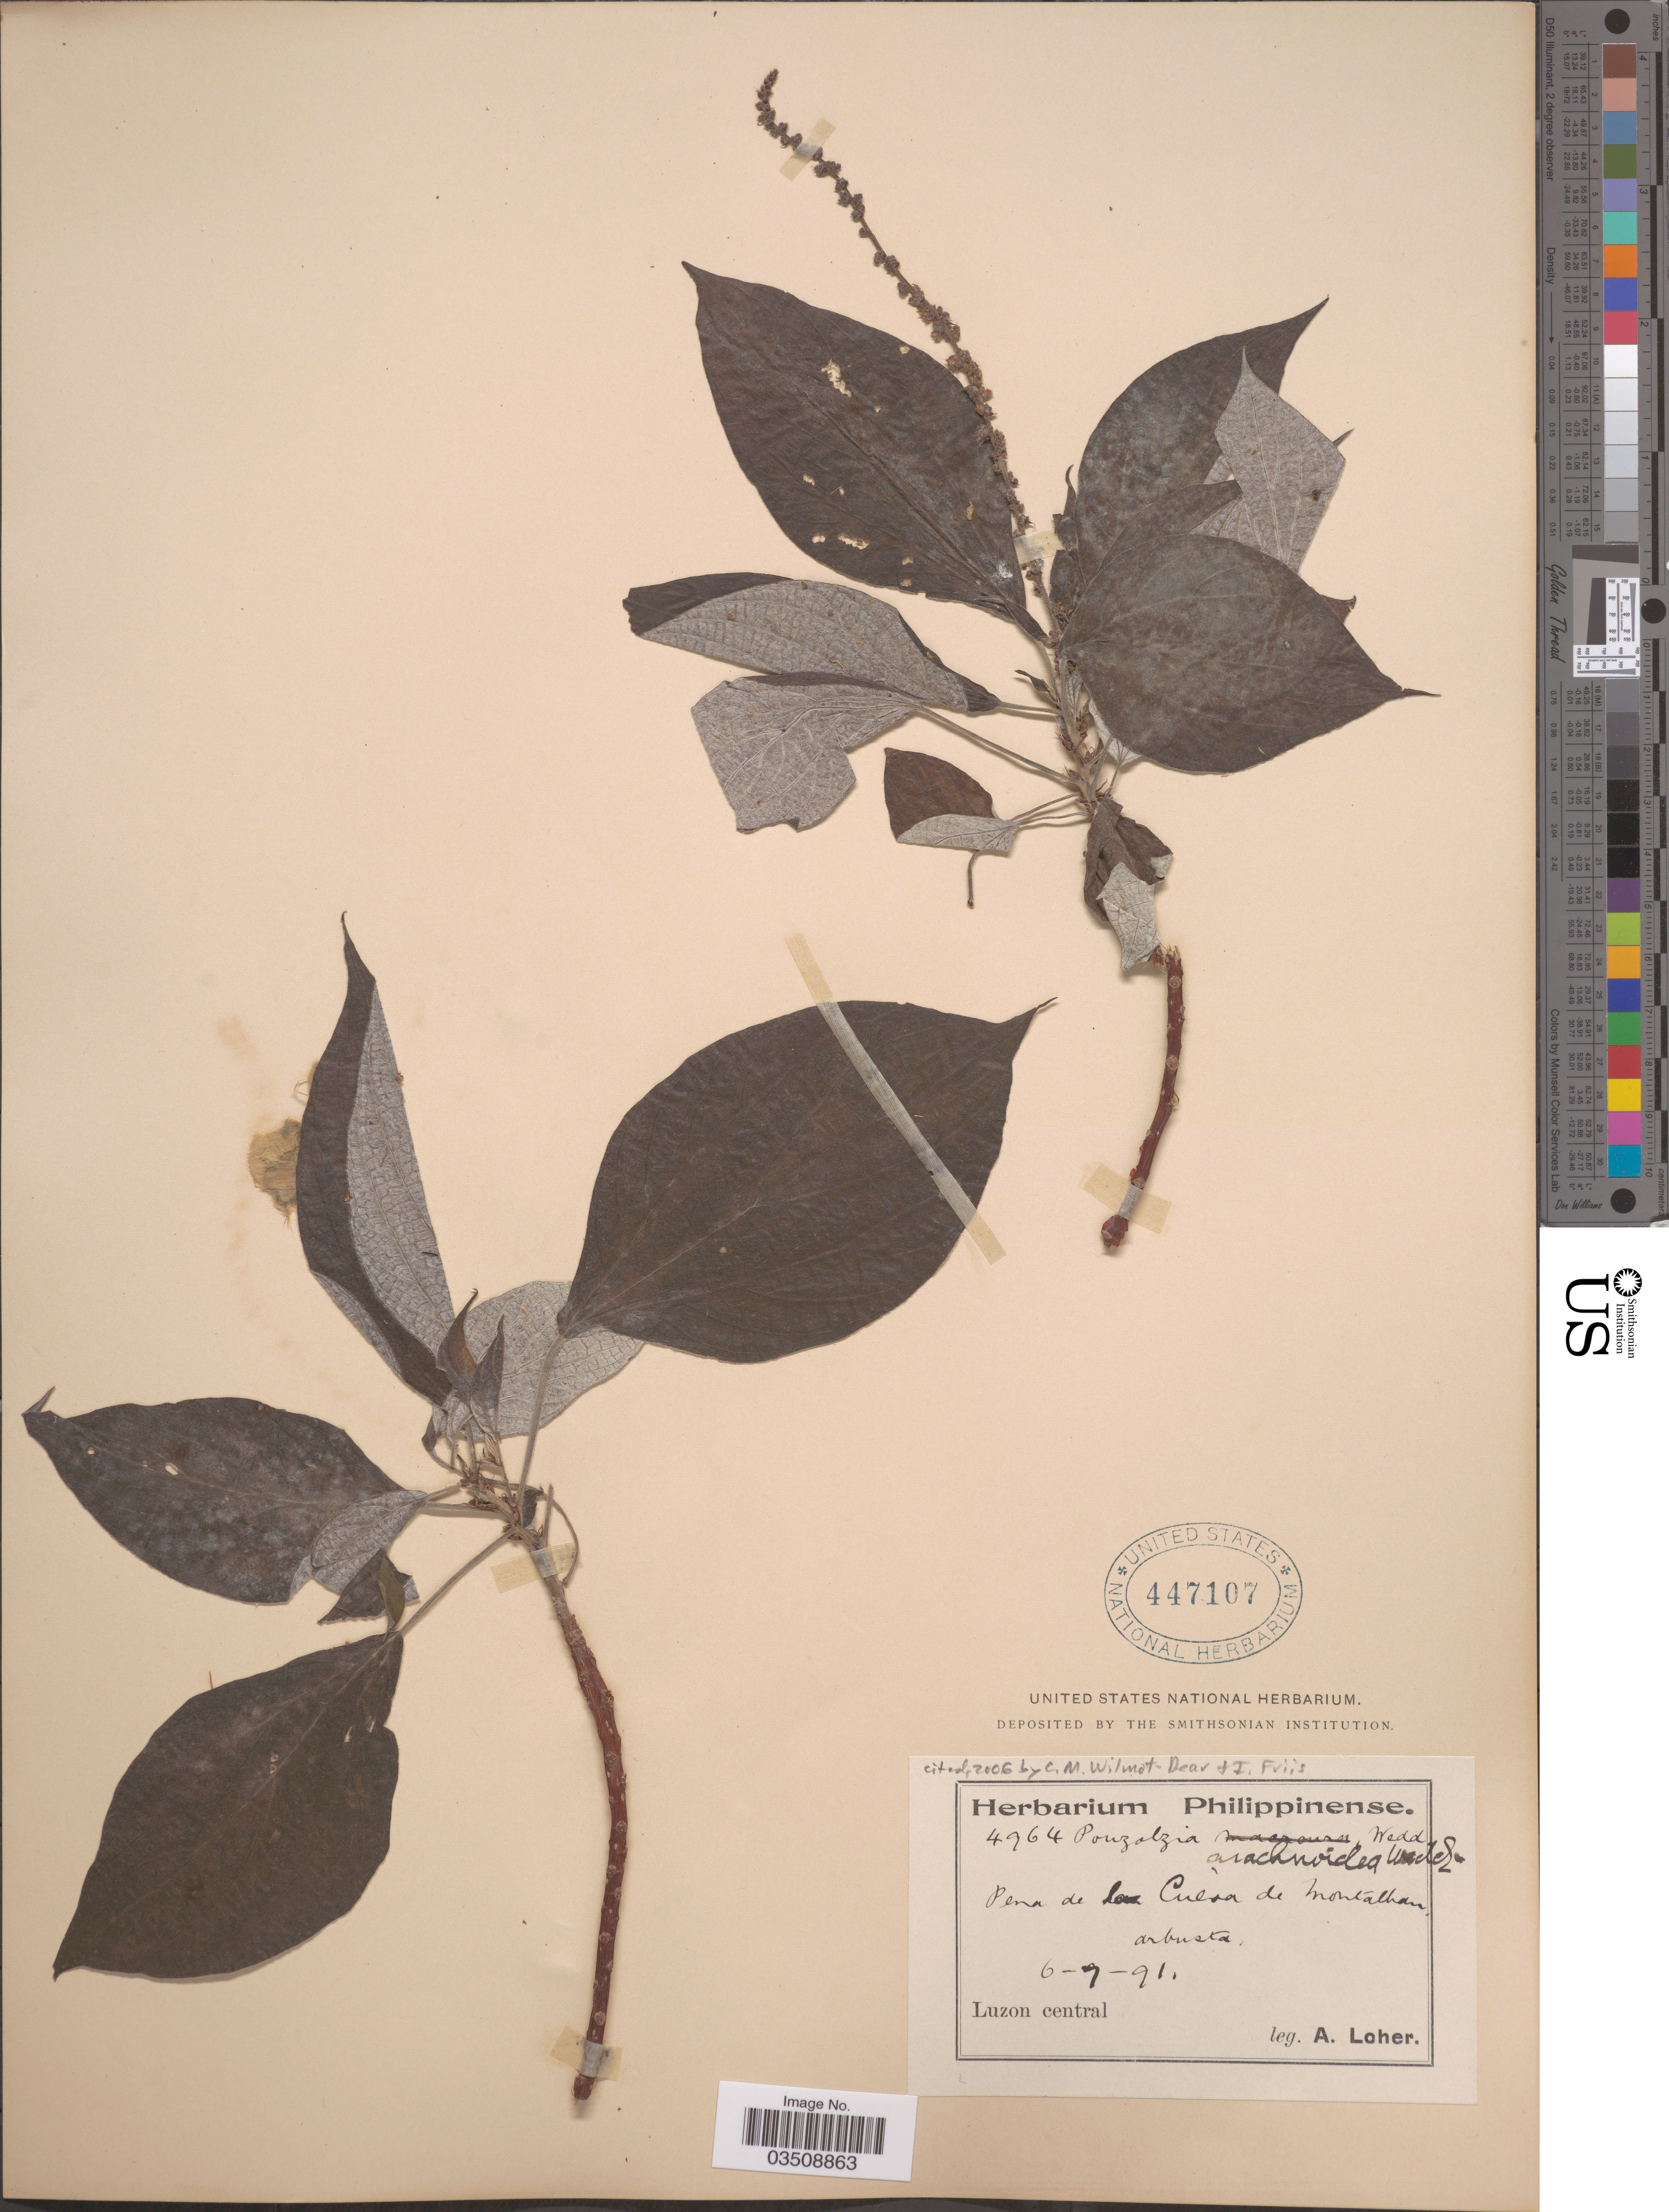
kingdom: Plantae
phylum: Tracheophyta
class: Magnoliopsida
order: Rosales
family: Urticaceae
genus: Pouzolzia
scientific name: Pouzolzia arachnoidea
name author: Wedd.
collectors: A. Loher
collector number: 4964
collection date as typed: Transcribed d/m/y: 6/7/91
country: Philippines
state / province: Central Luzon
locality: Pena de las Cueva de Montálban. Luzon central.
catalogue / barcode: US 447107